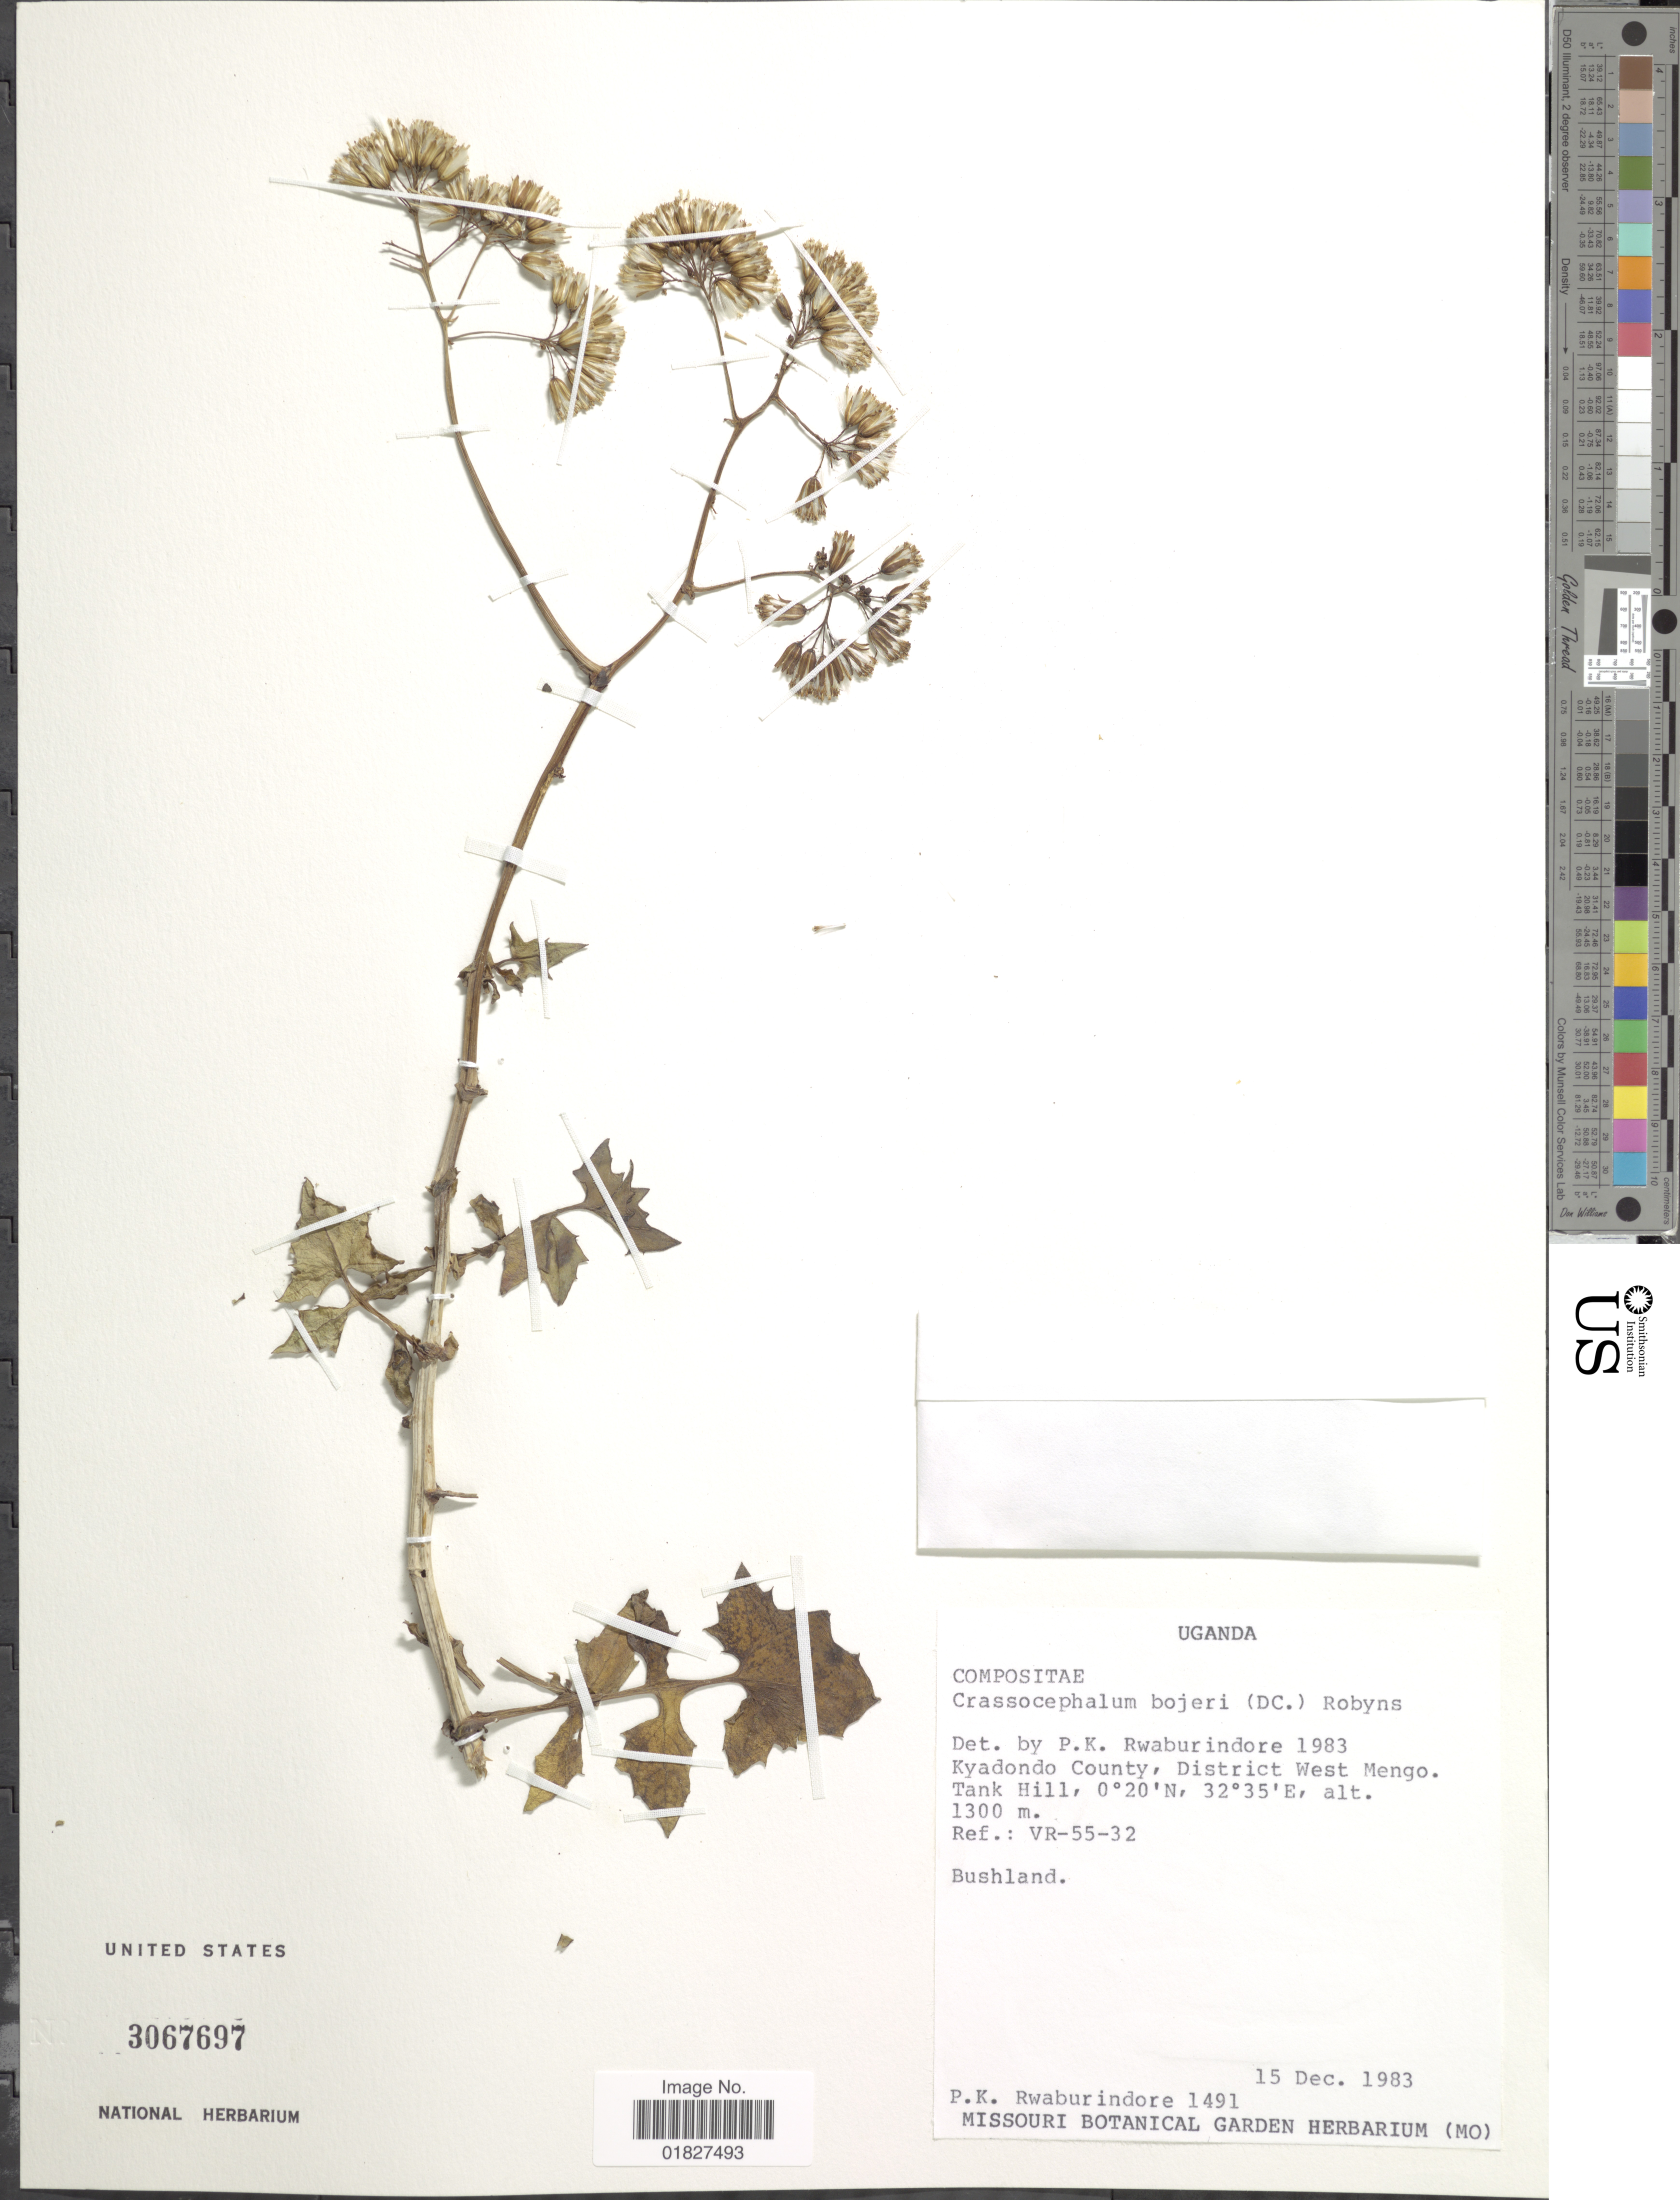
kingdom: Plantae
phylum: Tracheophyta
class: Magnoliopsida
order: Asterales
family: Asteraceae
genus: Crassocephalum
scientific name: Crassocephalum bojeri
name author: (DC.) Robyns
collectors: P. Rwaburindore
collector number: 1491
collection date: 1983-12-15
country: Uganda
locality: Kyadondo County, District West Mengo, Tank Hill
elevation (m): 1300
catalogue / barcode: US 3067697